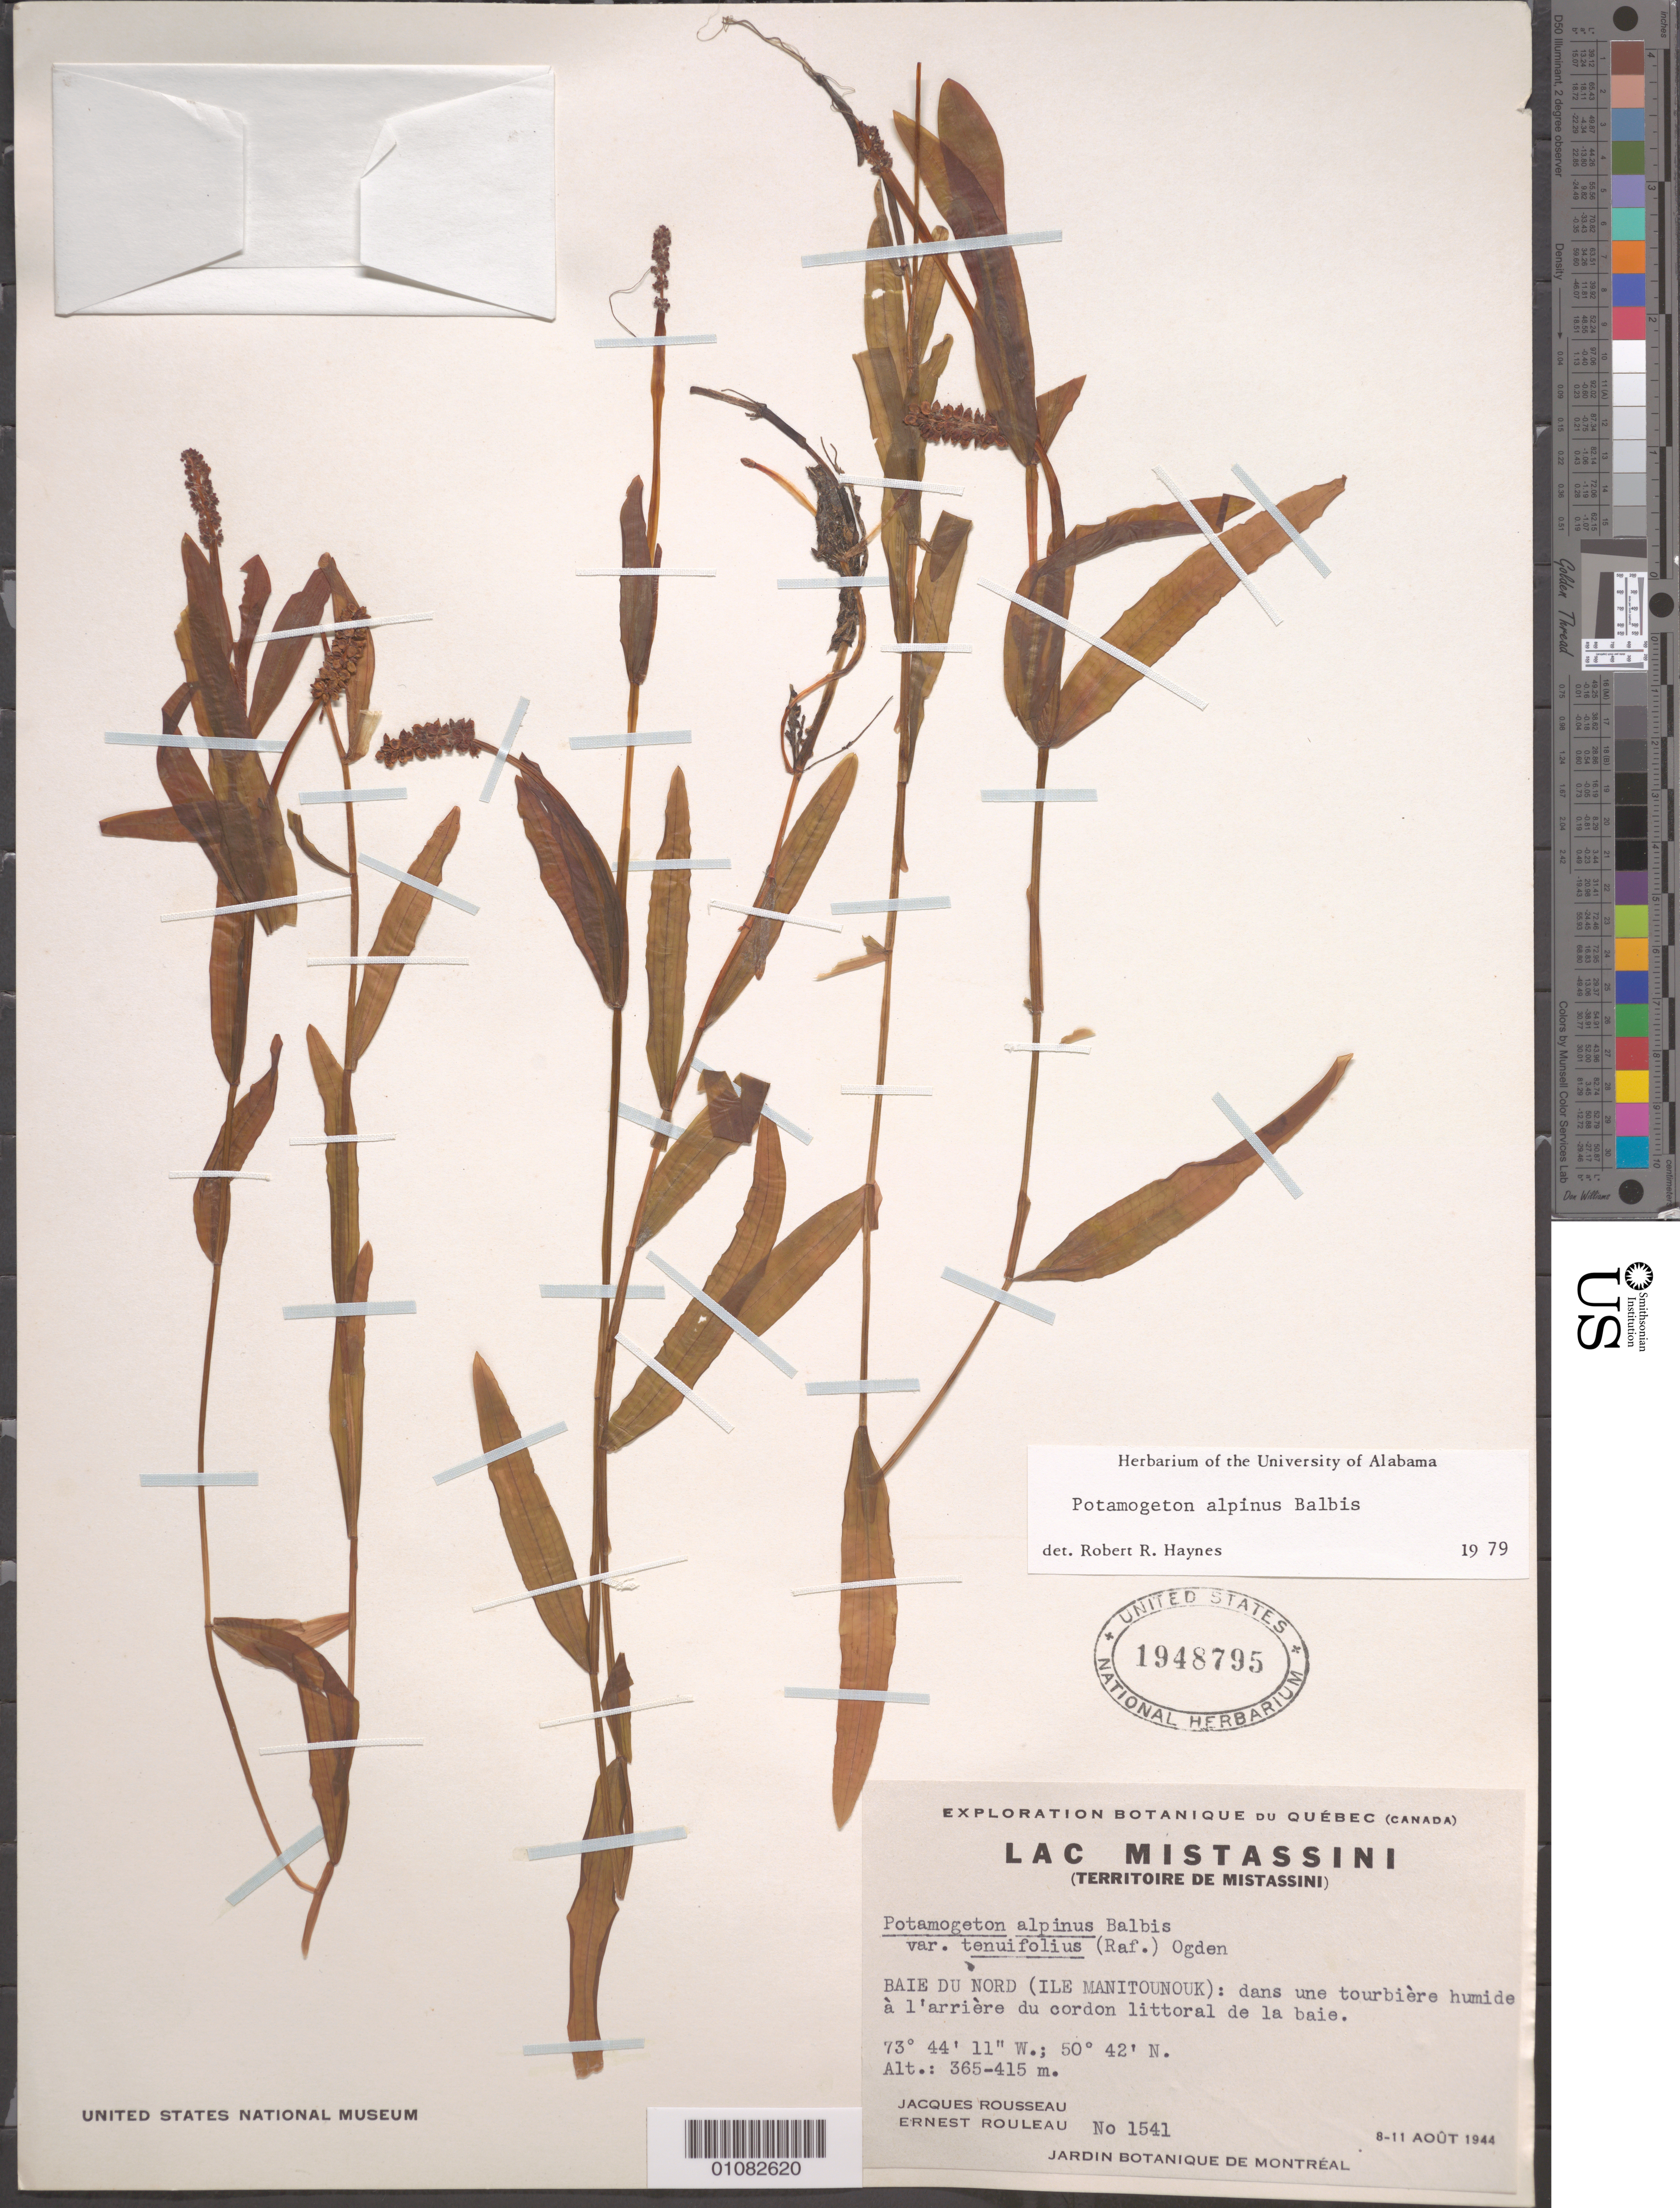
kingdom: Plantae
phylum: Tracheophyta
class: Liliopsida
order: Alismatales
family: Potamogetonaceae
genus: Potamogeton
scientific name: Potamogeton alpinus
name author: Balb.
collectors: J. Rousseau & J. Rouleau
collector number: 1541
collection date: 1944-08-08/1944-08-11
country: Canada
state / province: Quebec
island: Manitoulin Island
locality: Mistassini Lake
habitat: In a wet bog at the back of the bay.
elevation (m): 365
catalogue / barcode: US 1948795